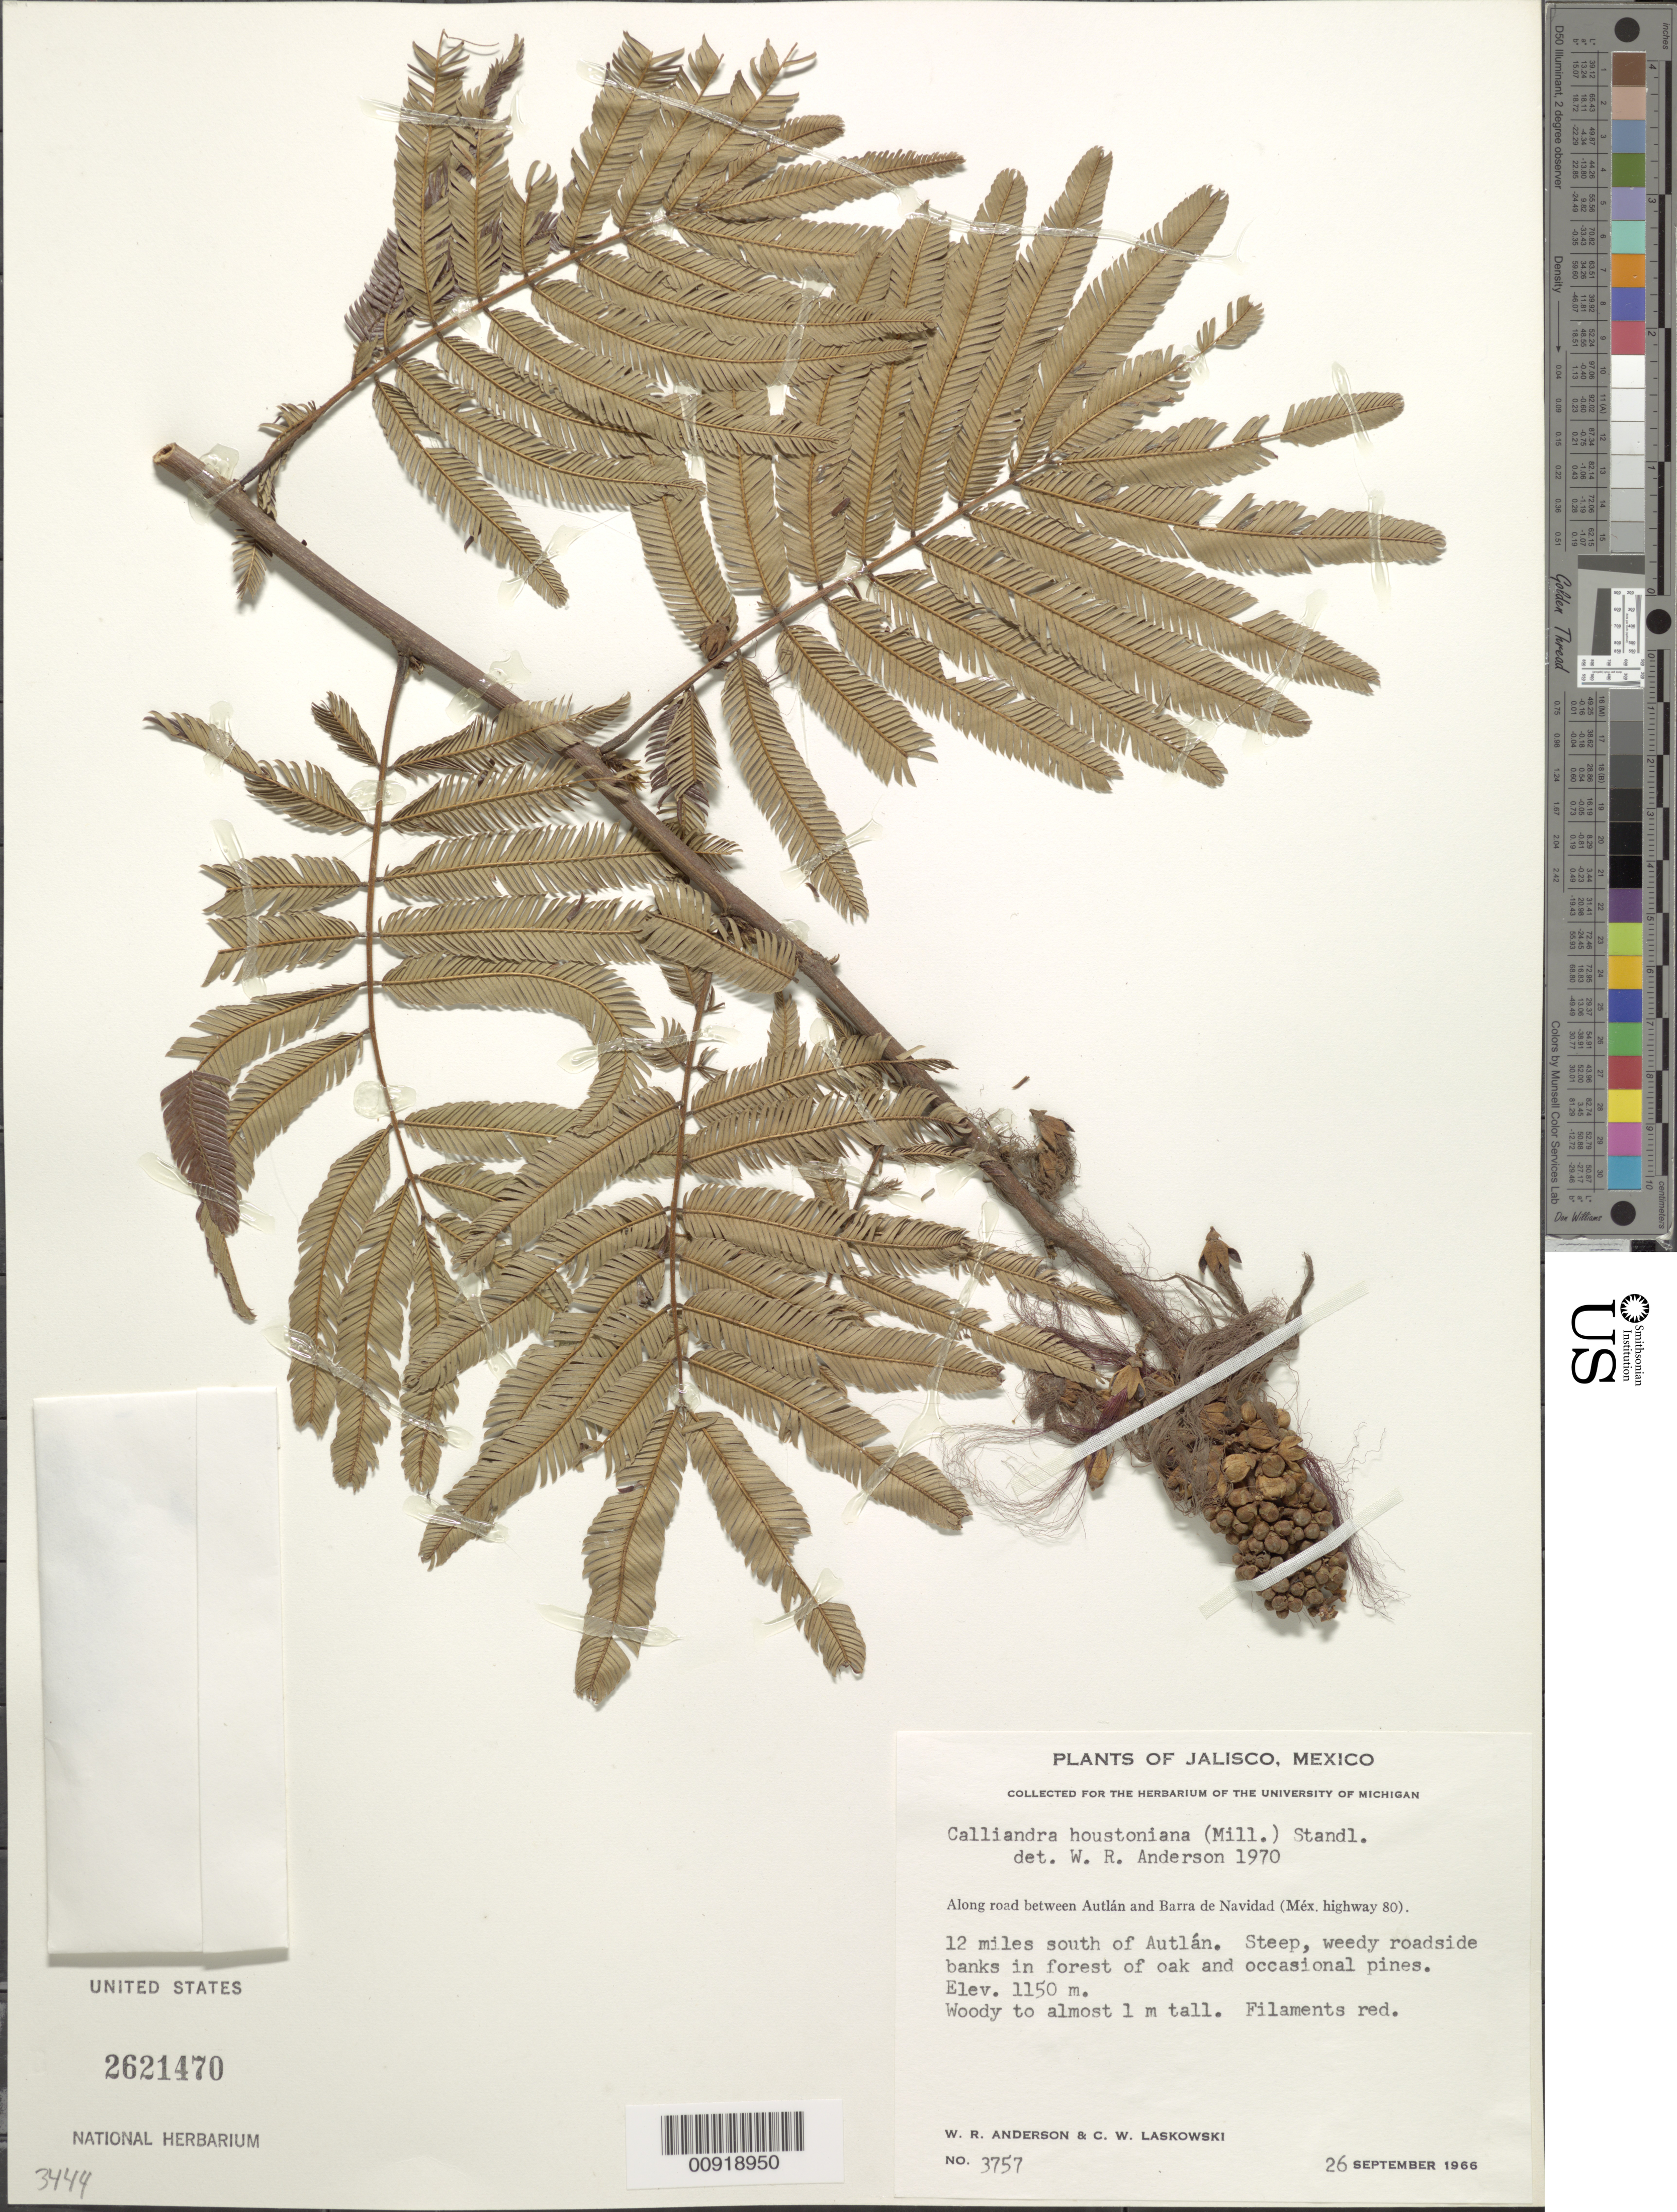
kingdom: Plantae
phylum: Tracheophyta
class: Magnoliopsida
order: Fabales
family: Fabaceae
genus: Calliandra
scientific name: Calliandra houstoniana var. houstoniana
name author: (Mill.) Standl.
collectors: W. R. Anderson & C. Laskowski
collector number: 3757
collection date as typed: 26 Sep 1966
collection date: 1966-09-26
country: Mexico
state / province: Jalisco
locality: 12 miles south of Autlán. Along road between Autlán and Barra de Navidad (Méx. Highway 80).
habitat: Steep, weedy roadside banks in forest of oak and occasional pines.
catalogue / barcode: US 2621470